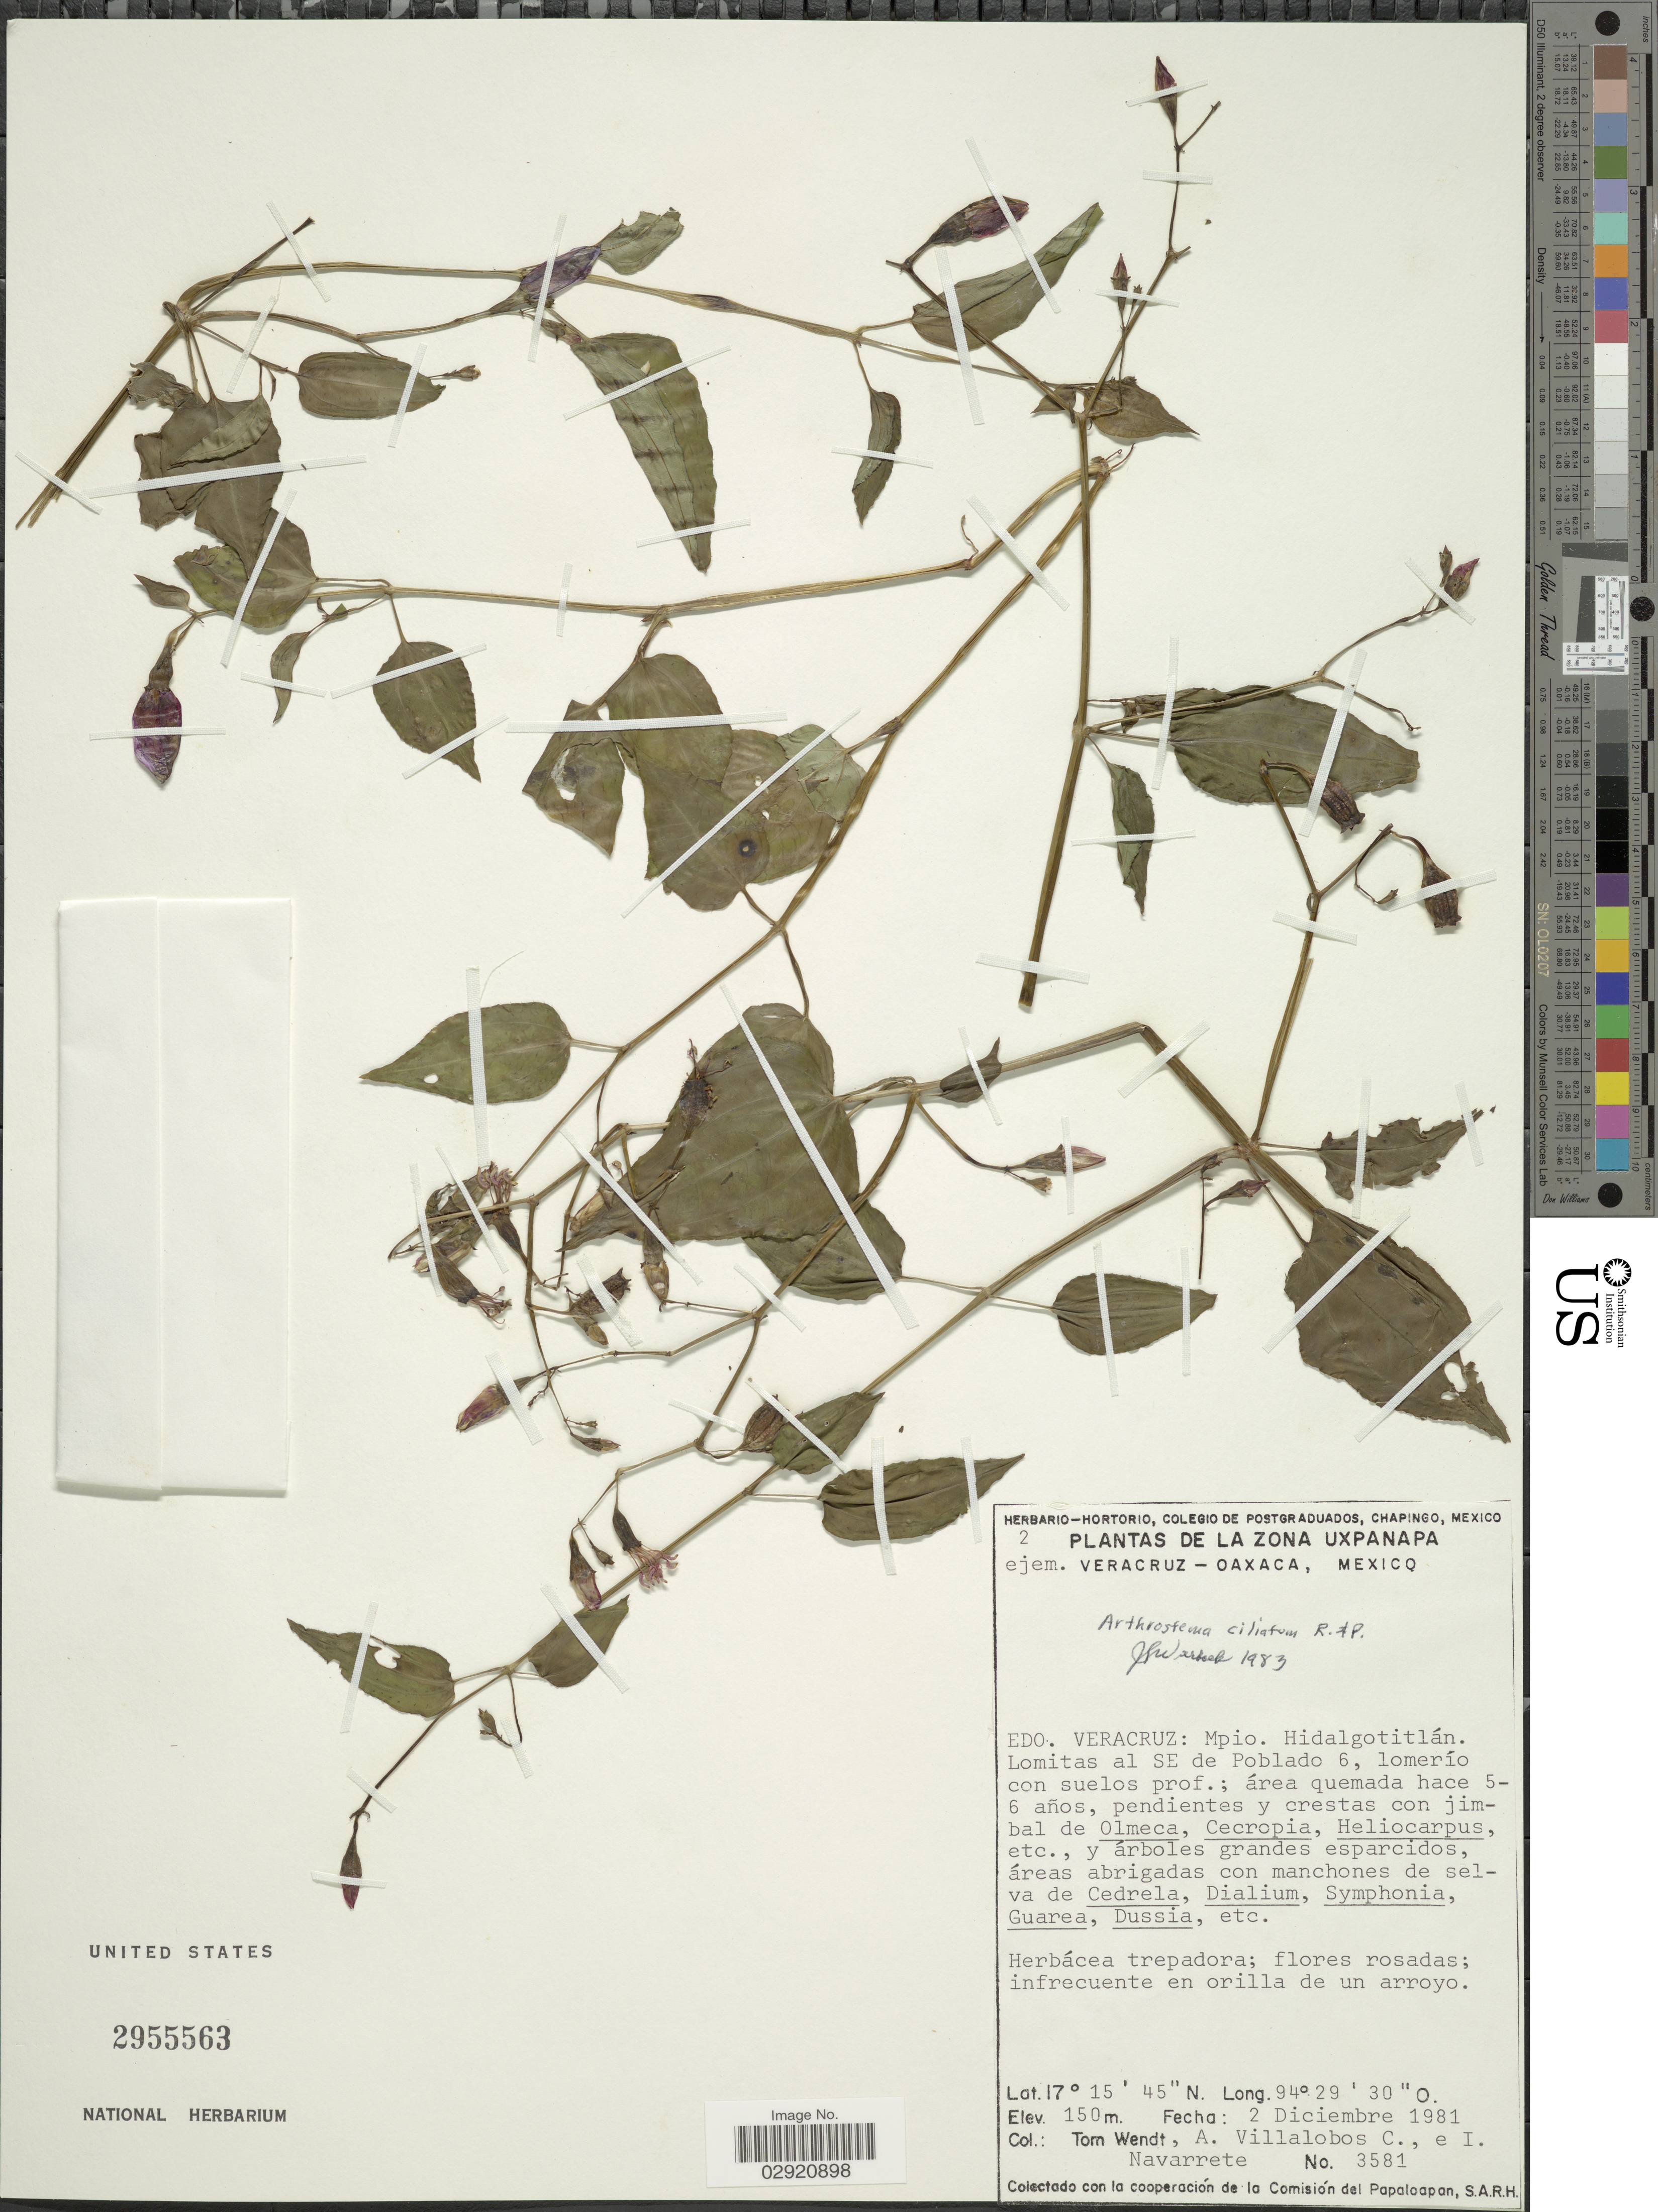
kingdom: Plantae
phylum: Tracheophyta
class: Magnoliopsida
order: Myrtales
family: Melastomataceae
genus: Arthrostemma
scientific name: Arthrostemma ciliatum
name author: Pav. ex D. Don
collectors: T. L. Wendt, A. Villalobos C. & I. Navarrete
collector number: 3581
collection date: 1981-12-02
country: Mexico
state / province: Veracruz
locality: Edo. Veracruz: Mpio. Hidalgotitlán. Lomitas al SE de Poblado 6.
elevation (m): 150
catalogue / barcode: US 2955563